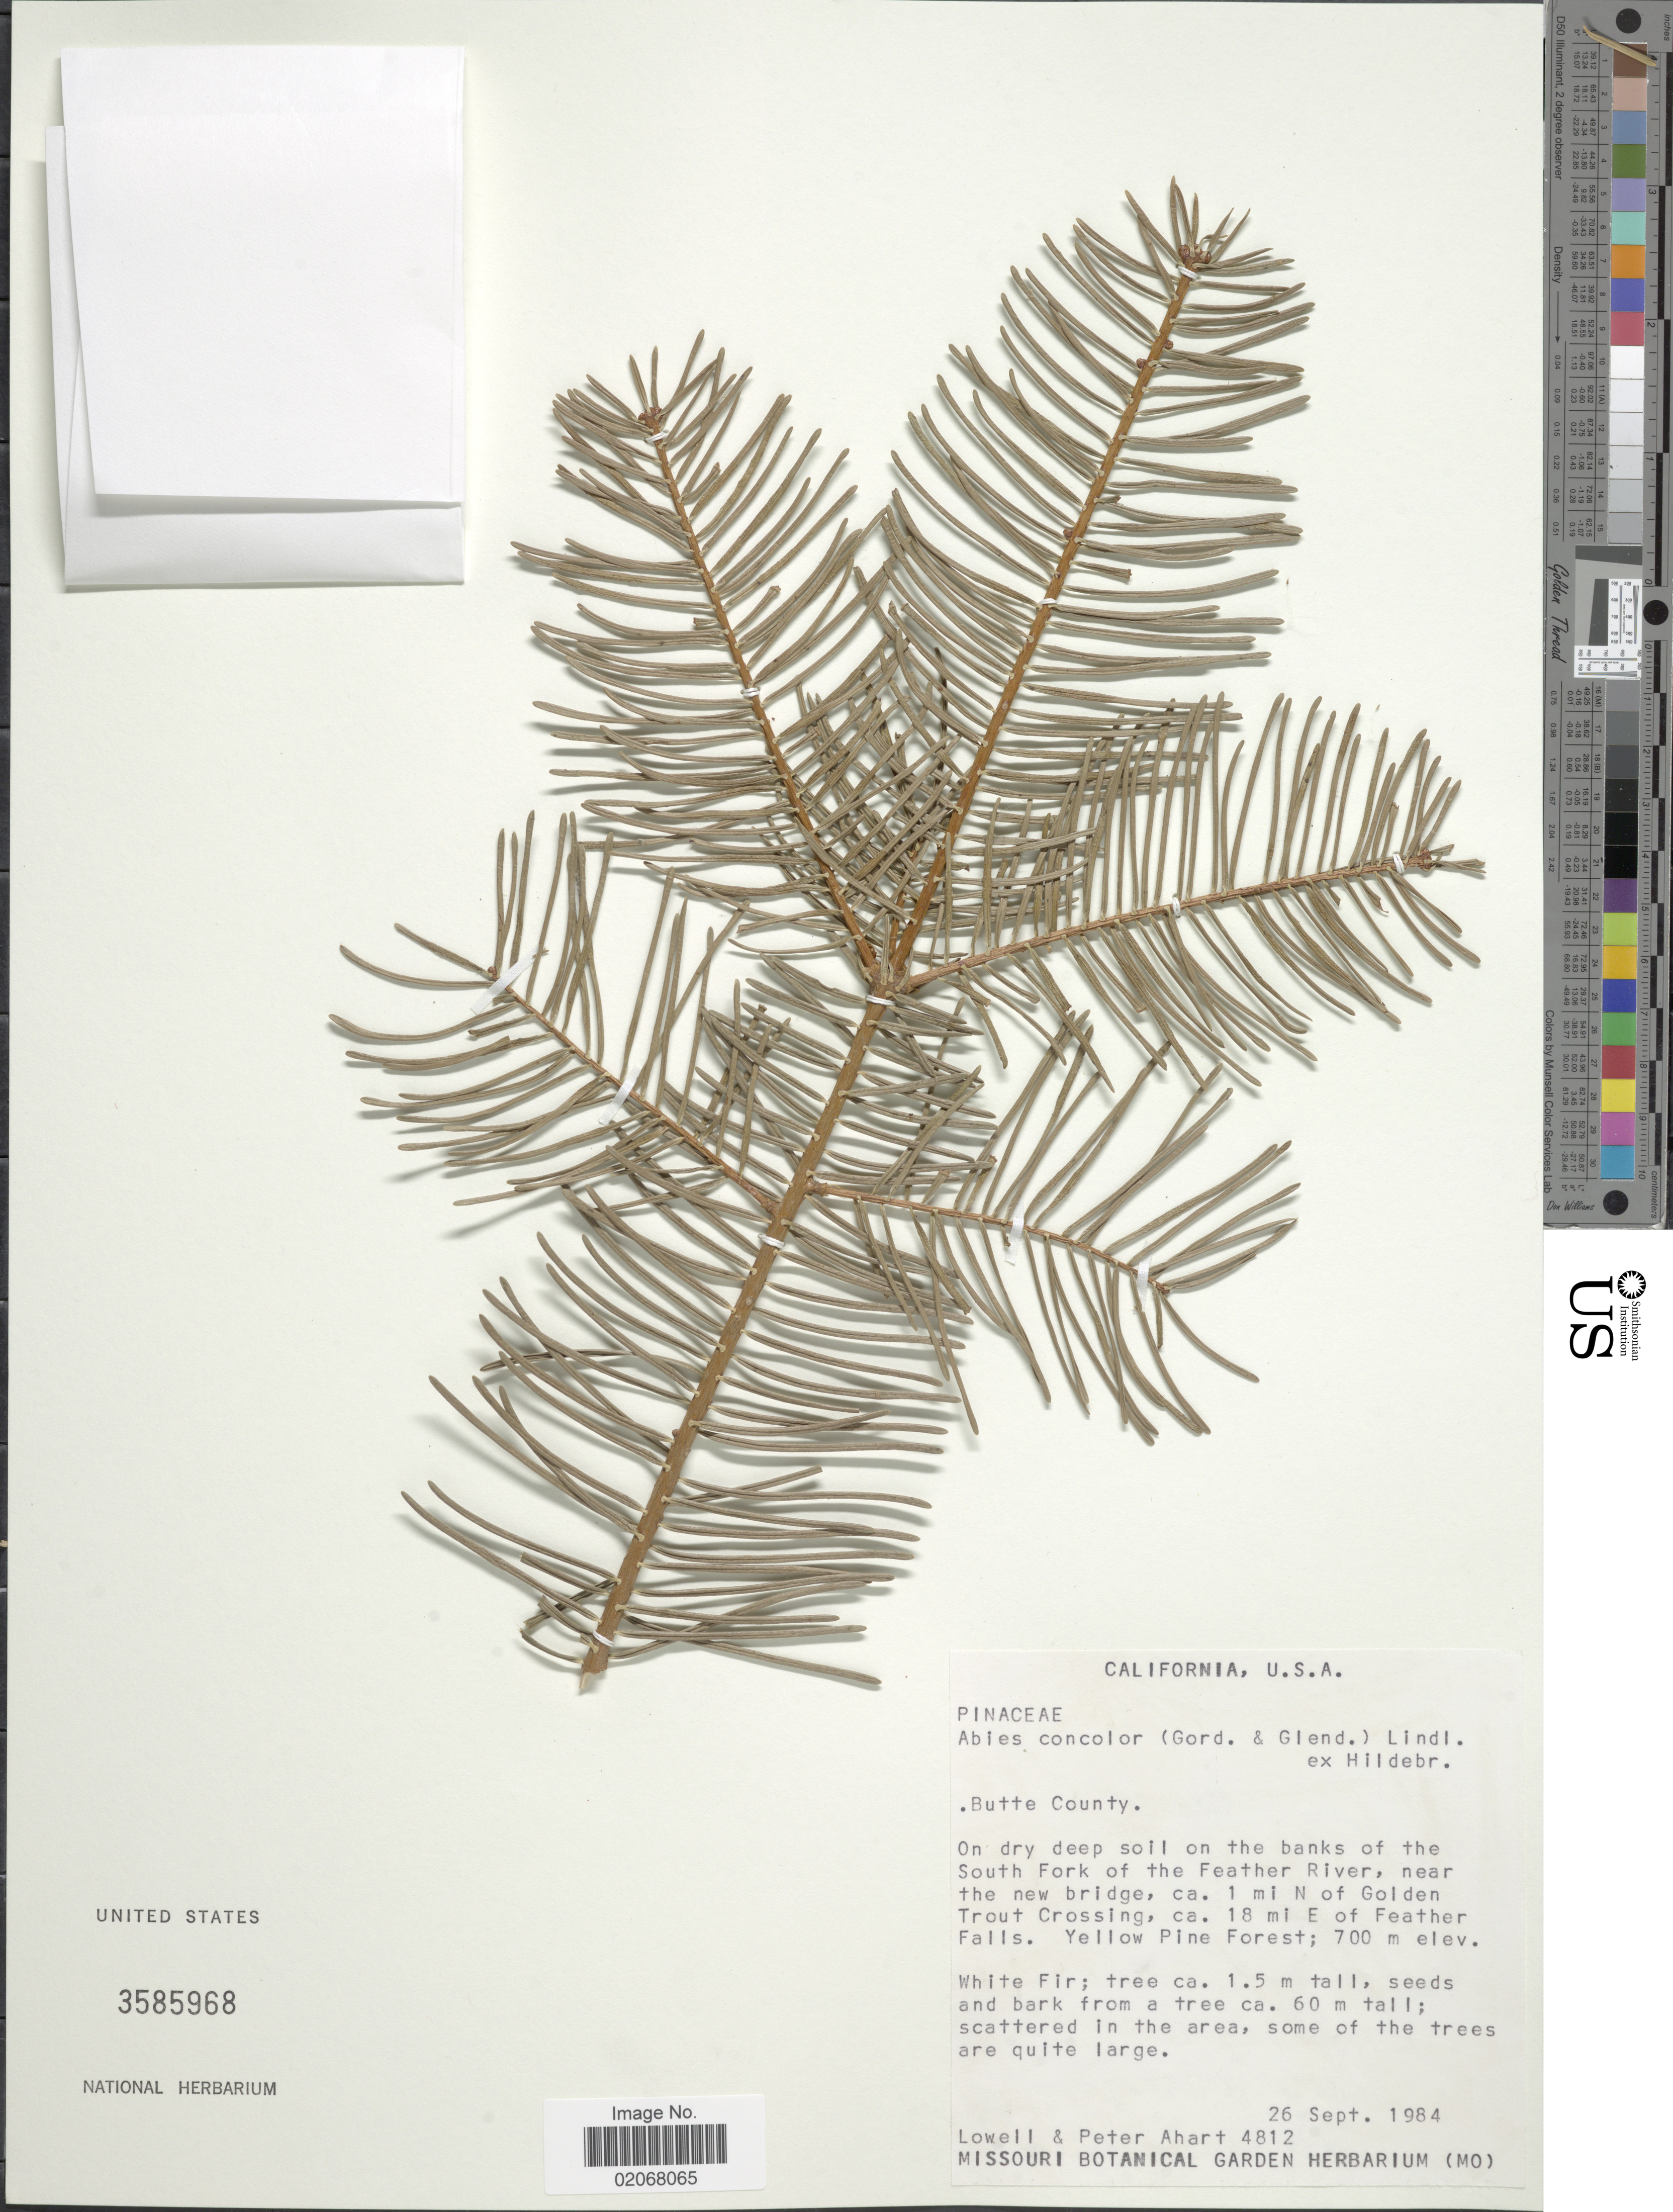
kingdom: Plantae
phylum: Tracheophyta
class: Pinopsida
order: Pinales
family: Pinaceae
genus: Abies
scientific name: Abies concolor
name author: (Gordon & Glend.) Lindl. ex Hildebr.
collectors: -. Lowell & P. Ahart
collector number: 4812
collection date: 1984-09-26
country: United States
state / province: California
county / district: Butte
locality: U.S.A., Butte County, on the banks of the South Fork of the Feather River, near the new bridge, ca 1 mi N of Golden Trout Crossing, ca 18 mi E of Feather Falls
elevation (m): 700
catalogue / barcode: US 3585968